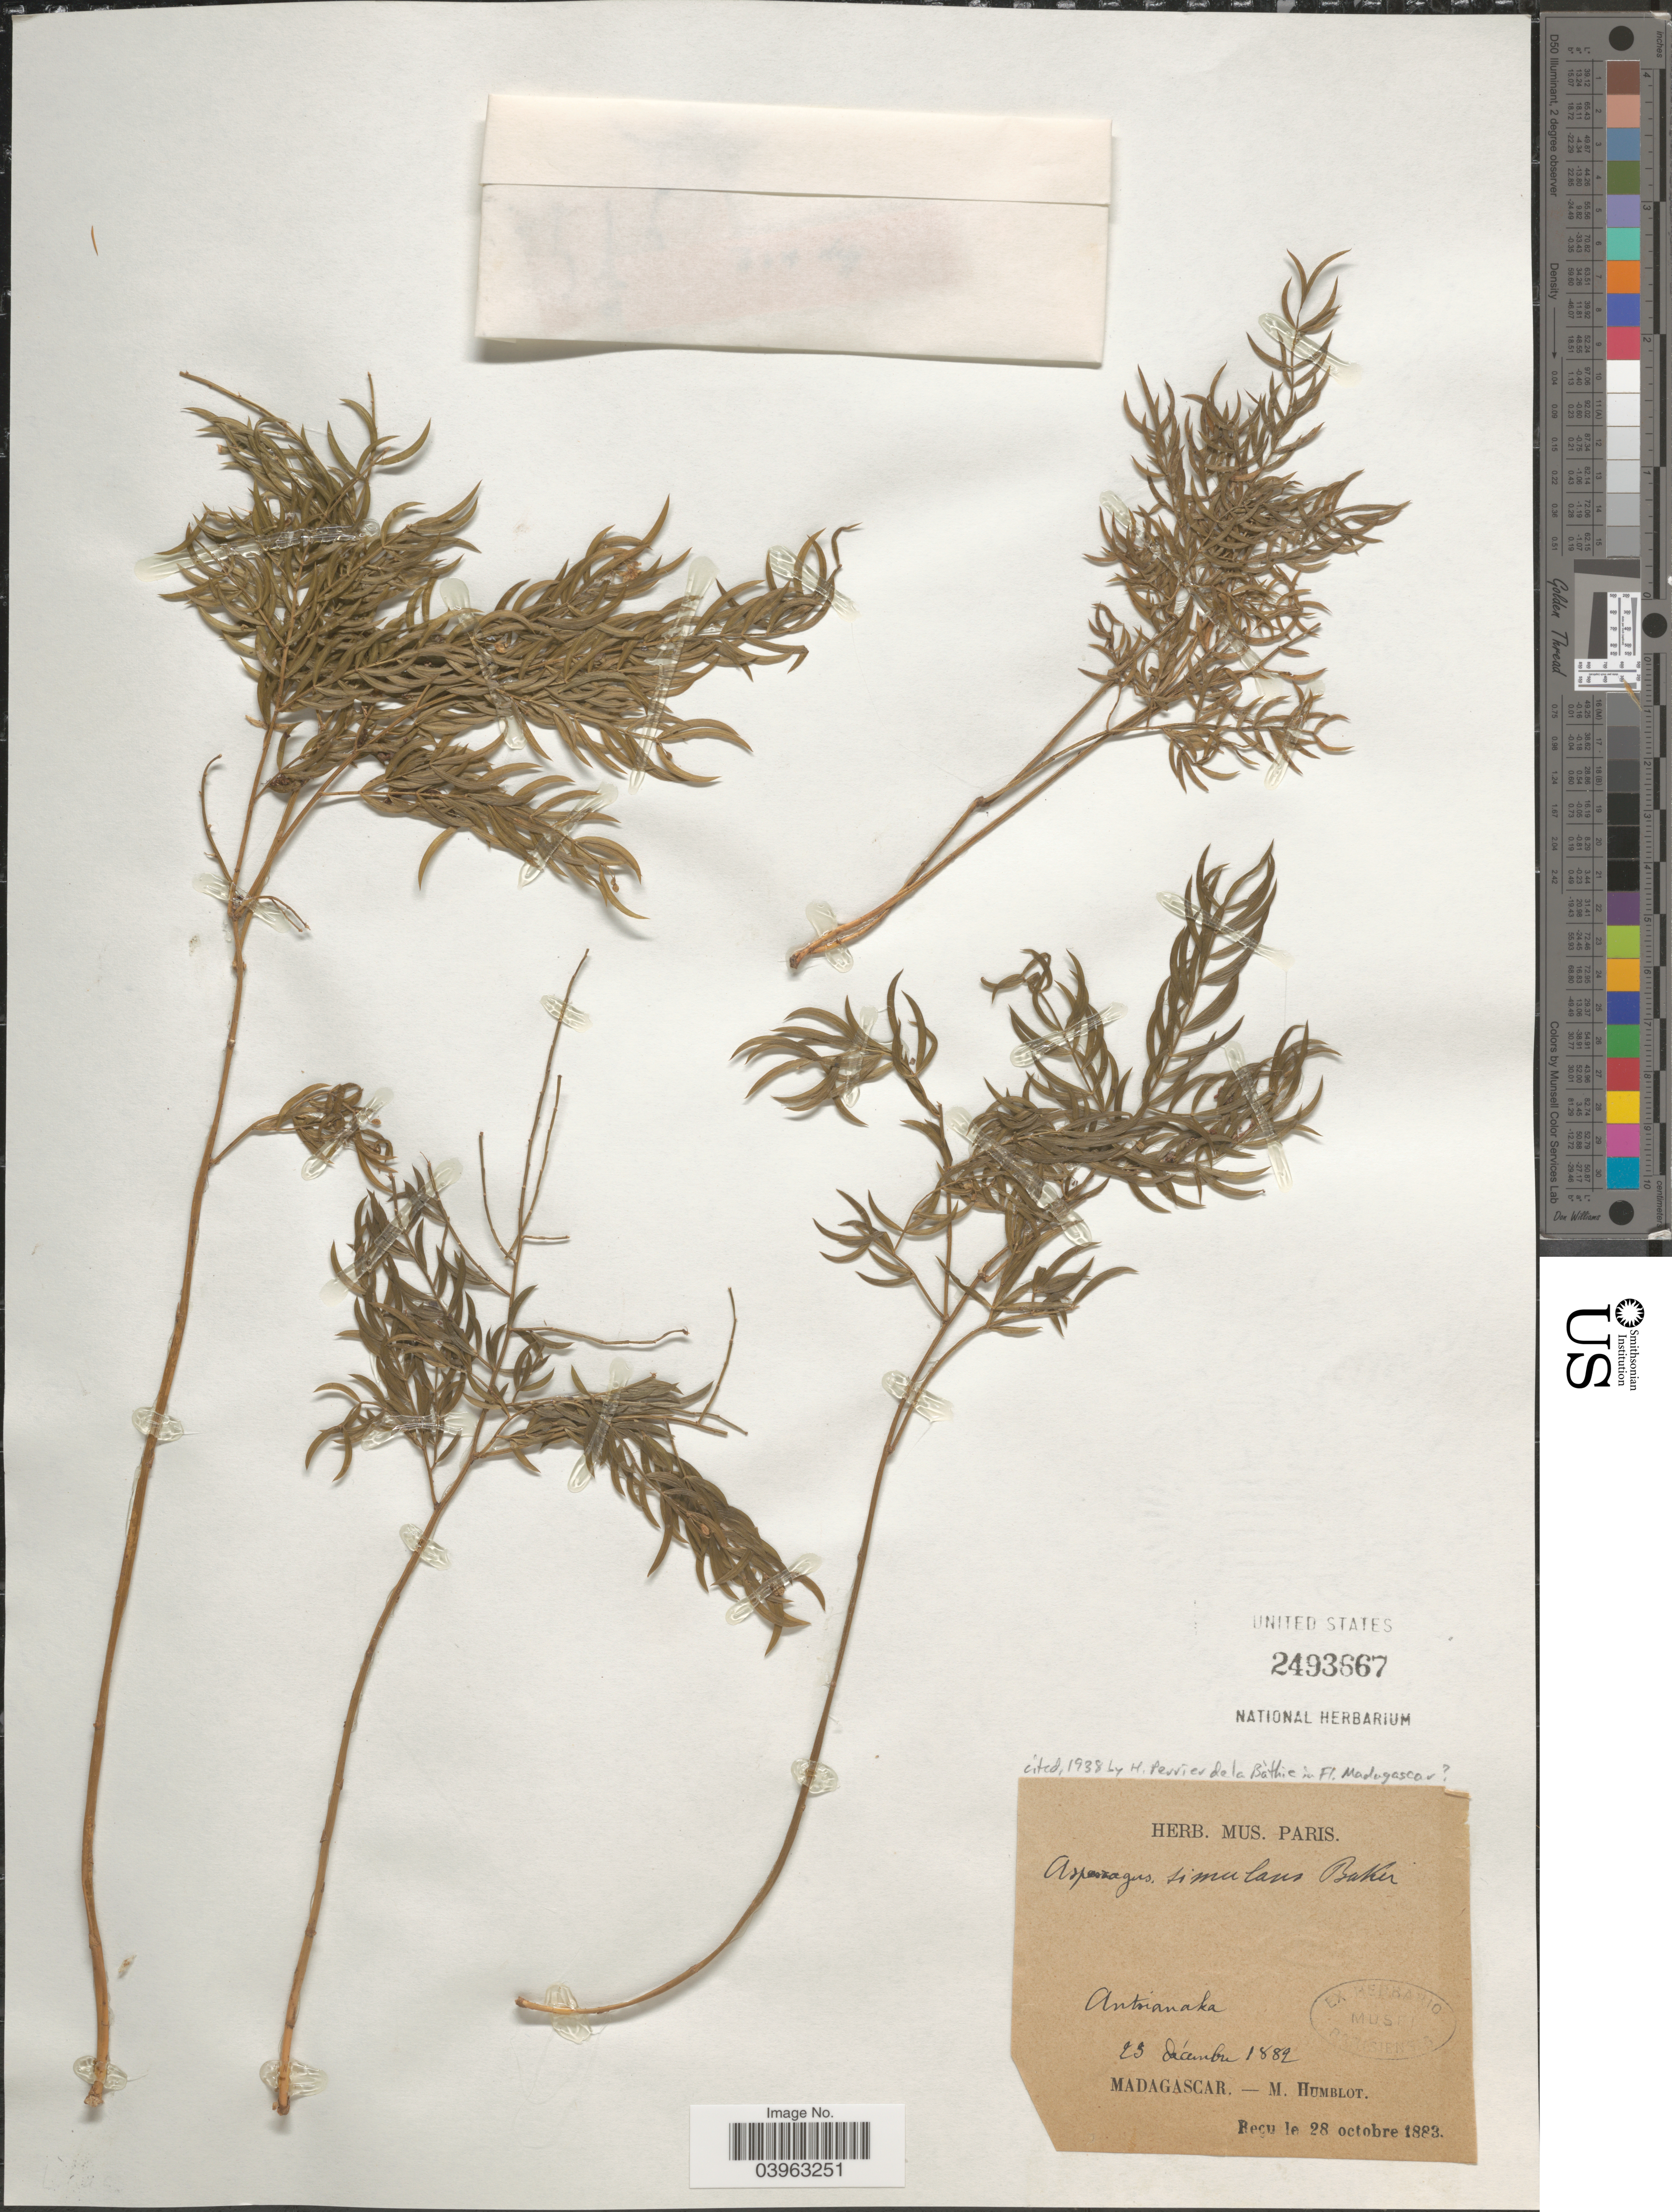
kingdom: Plantae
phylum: Tracheophyta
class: Liliopsida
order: Asparagales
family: Asparagaceae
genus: Asparagus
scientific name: Asparagus simulans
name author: Baker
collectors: M. Humblot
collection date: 1882-12-23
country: Madagascar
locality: Antsiraraka.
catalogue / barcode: US 2493667